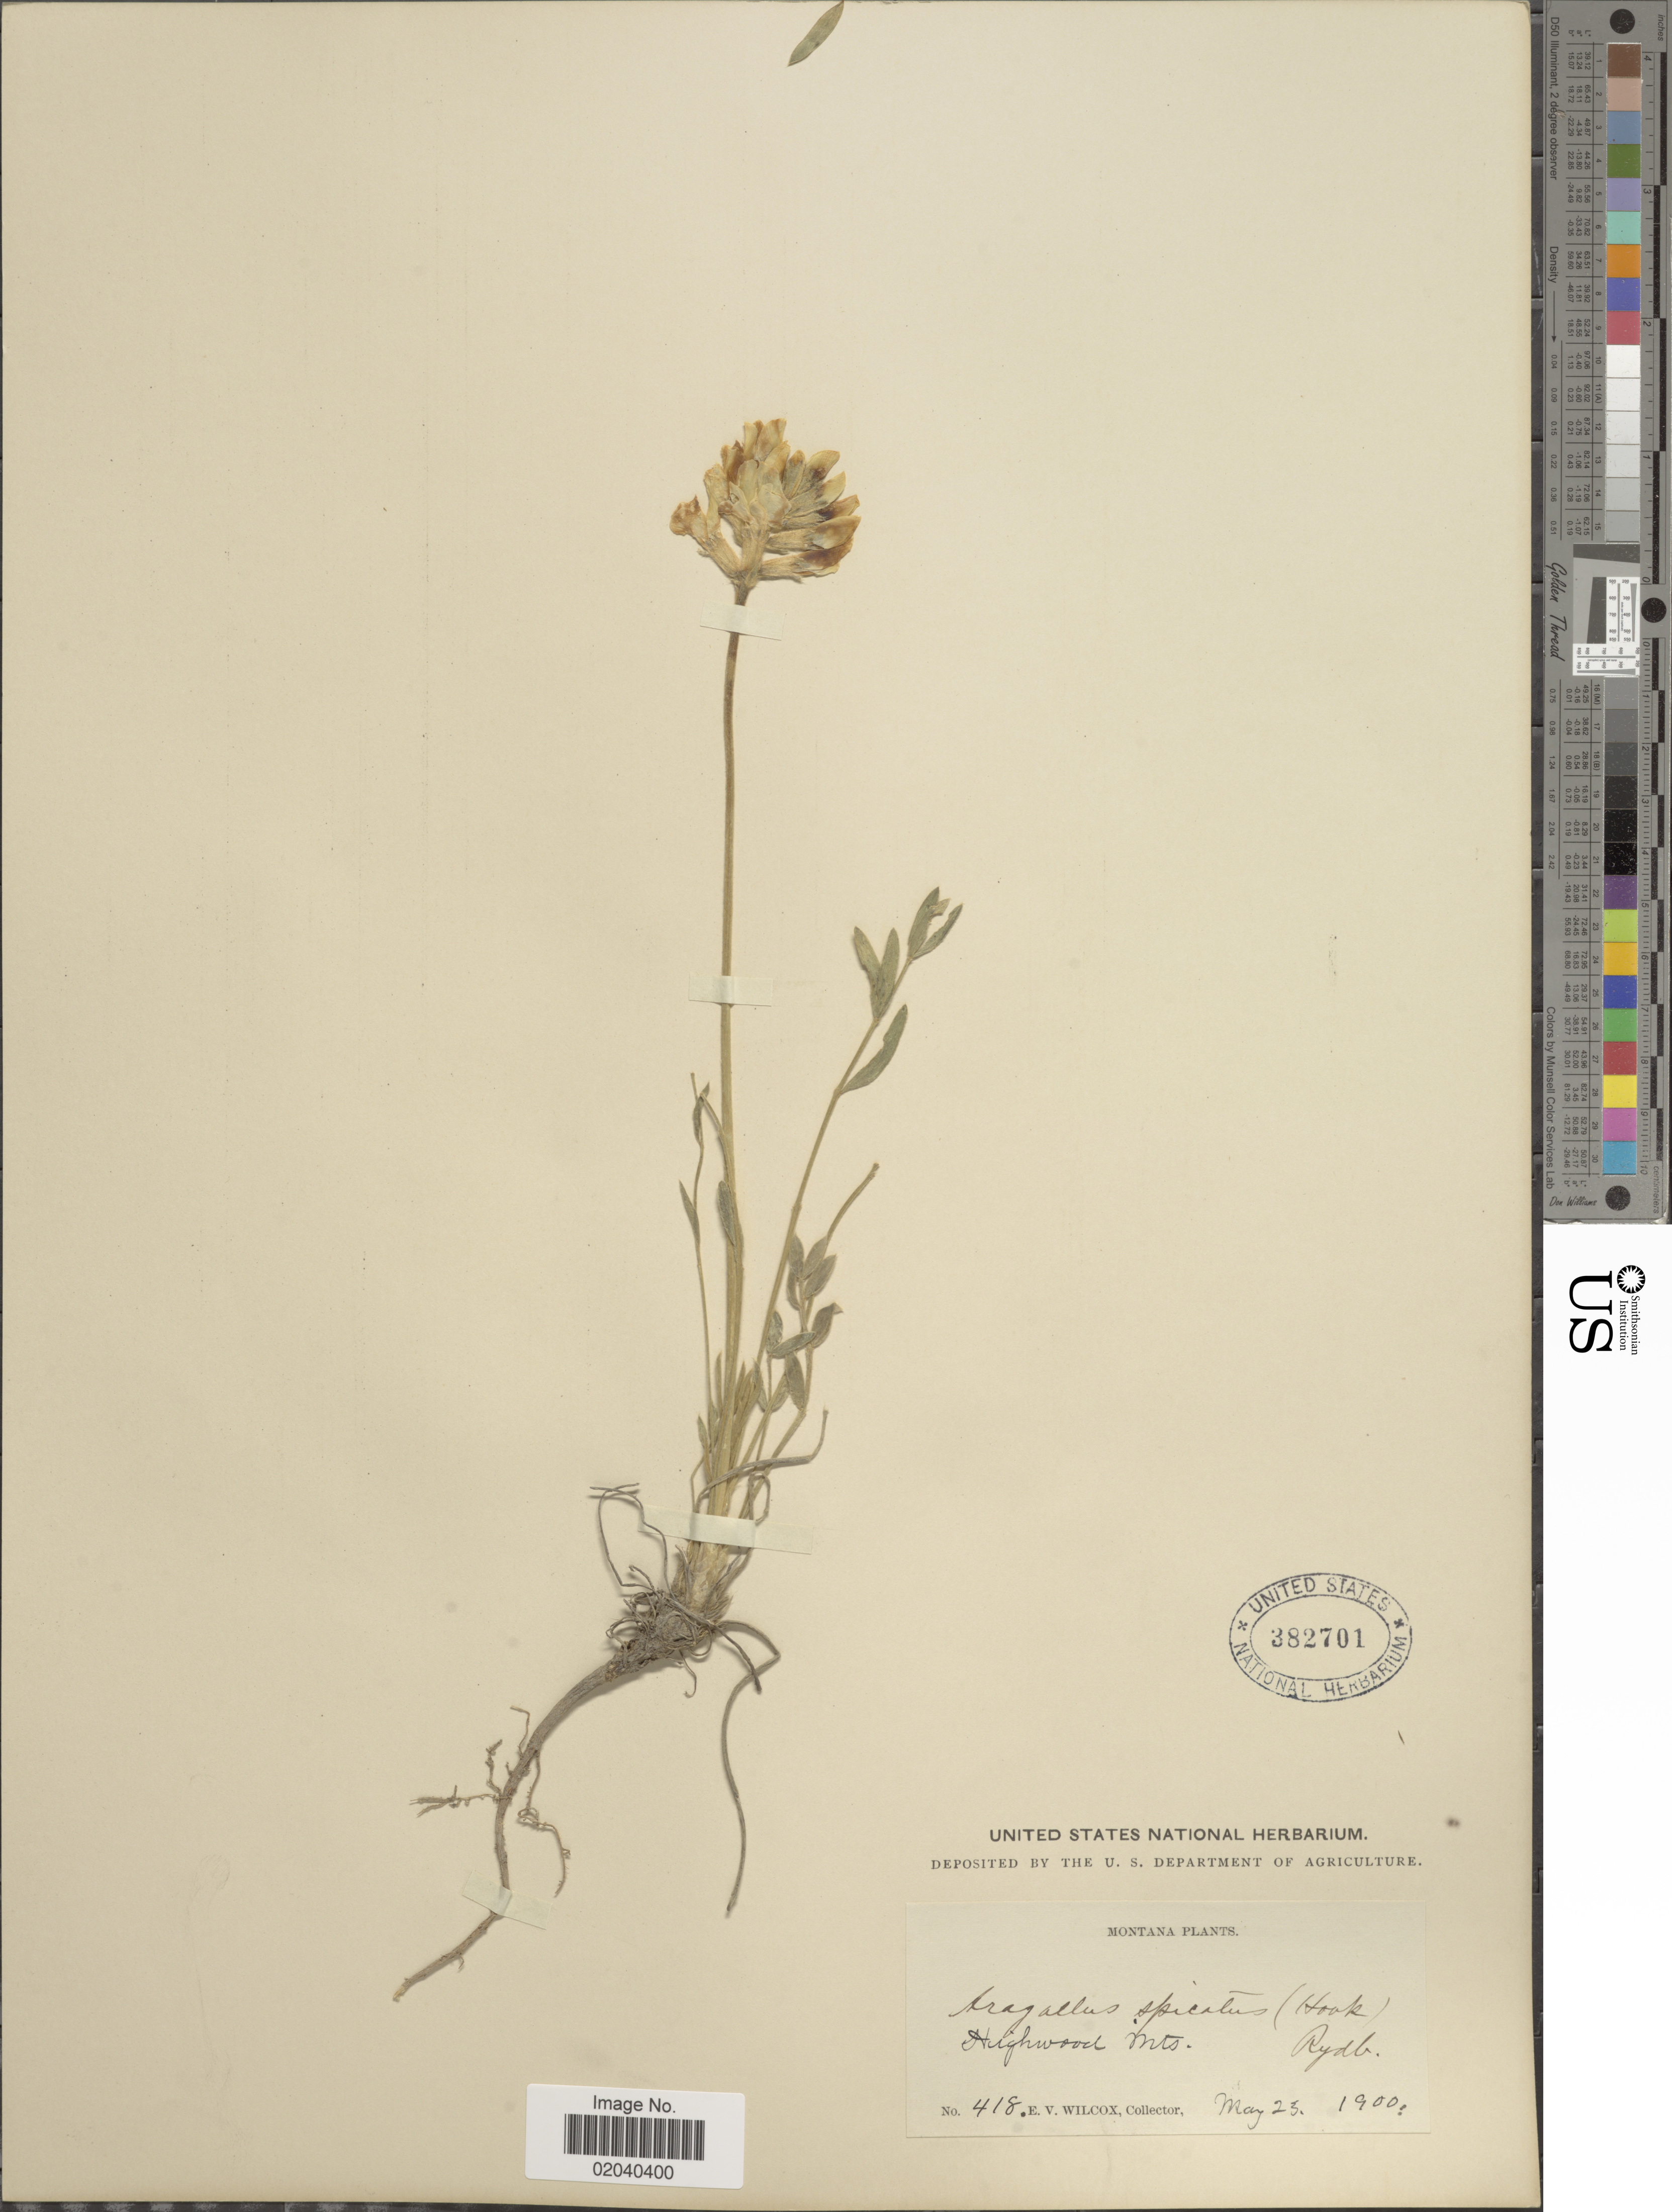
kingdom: Plantae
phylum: Tracheophyta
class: Magnoliopsida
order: Fabales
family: Fabaceae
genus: Oxytropis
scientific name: Oxytropis sericea var. spicata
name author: (Hook.) Barneby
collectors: E. V. Wilcox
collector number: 418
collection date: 1900-05-25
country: United States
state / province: Montana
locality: Highwood Mts.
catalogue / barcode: US 382701